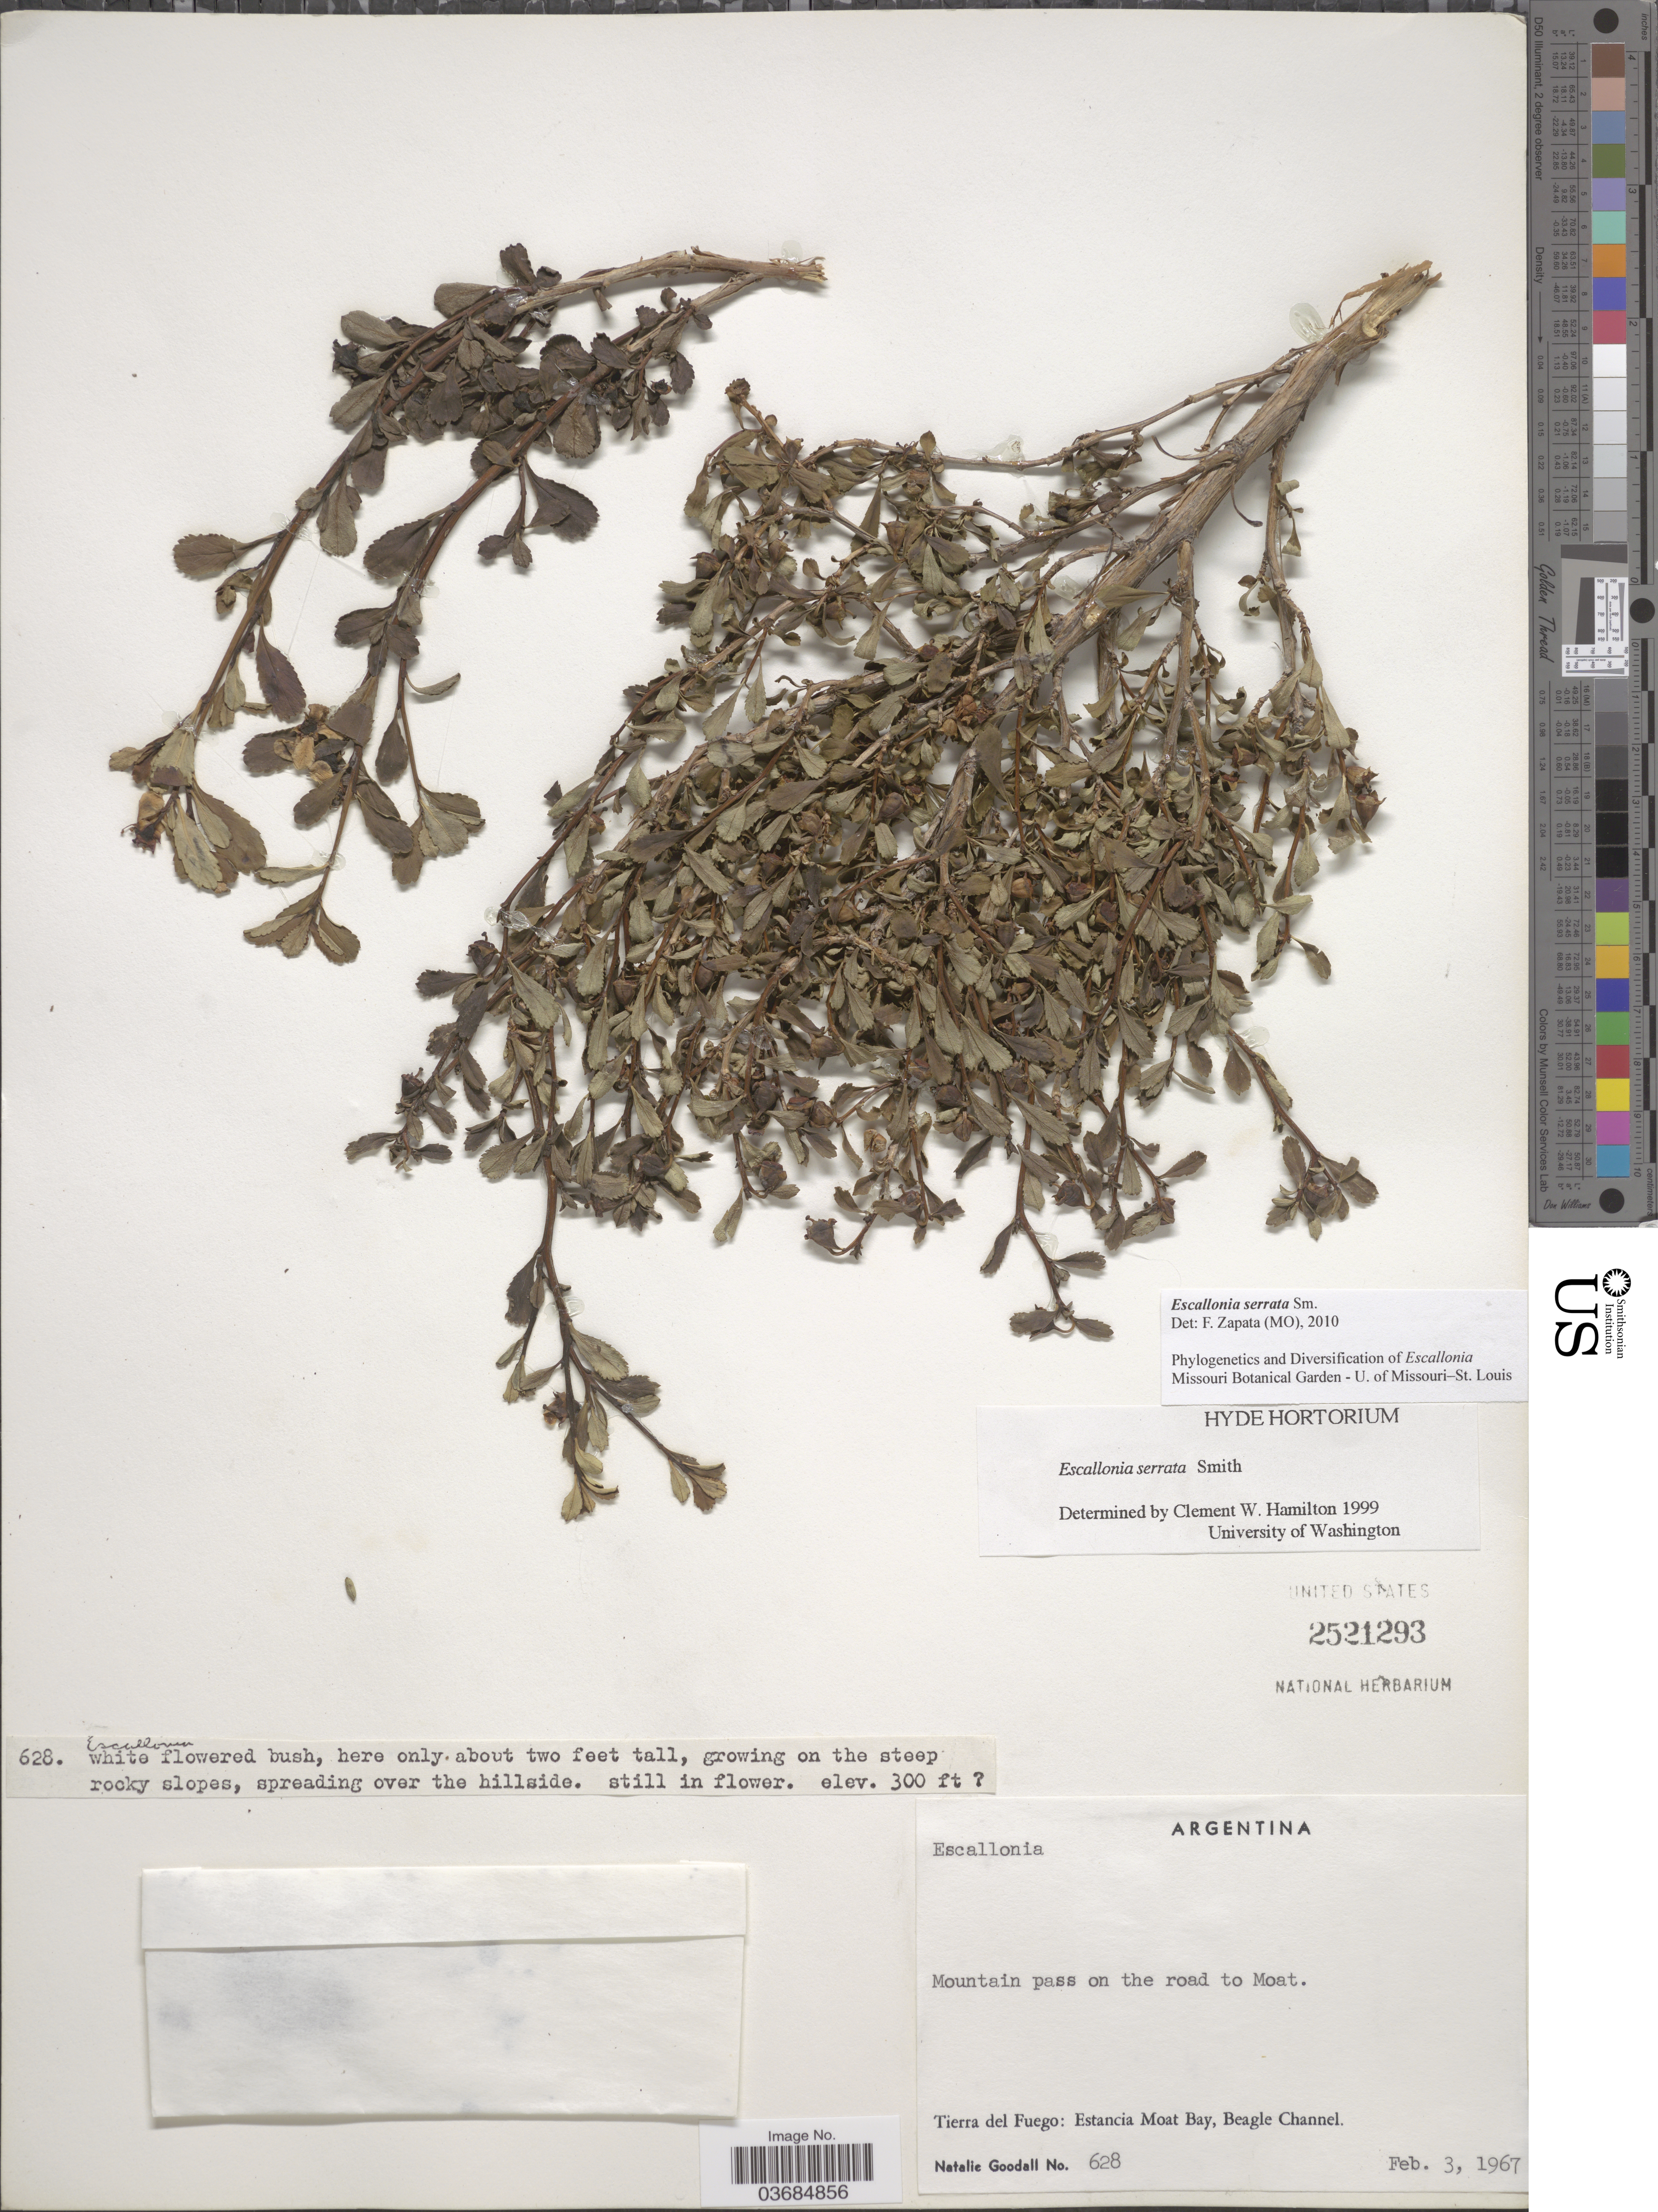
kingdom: Plantae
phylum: Tracheophyta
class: Magnoliopsida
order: Escalloniales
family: Escalloniaceae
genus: Escallonia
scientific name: Escallonia serrata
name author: Sm.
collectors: N. Goodall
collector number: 628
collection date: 1967-02-03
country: Argentina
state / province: Tierra del Fuego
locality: Mountain pass on the road to Moat. Estancia Moat Bay, Beagle Channel. On the steep rocky slopes, spreading over the hillside.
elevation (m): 91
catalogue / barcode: US 2521293